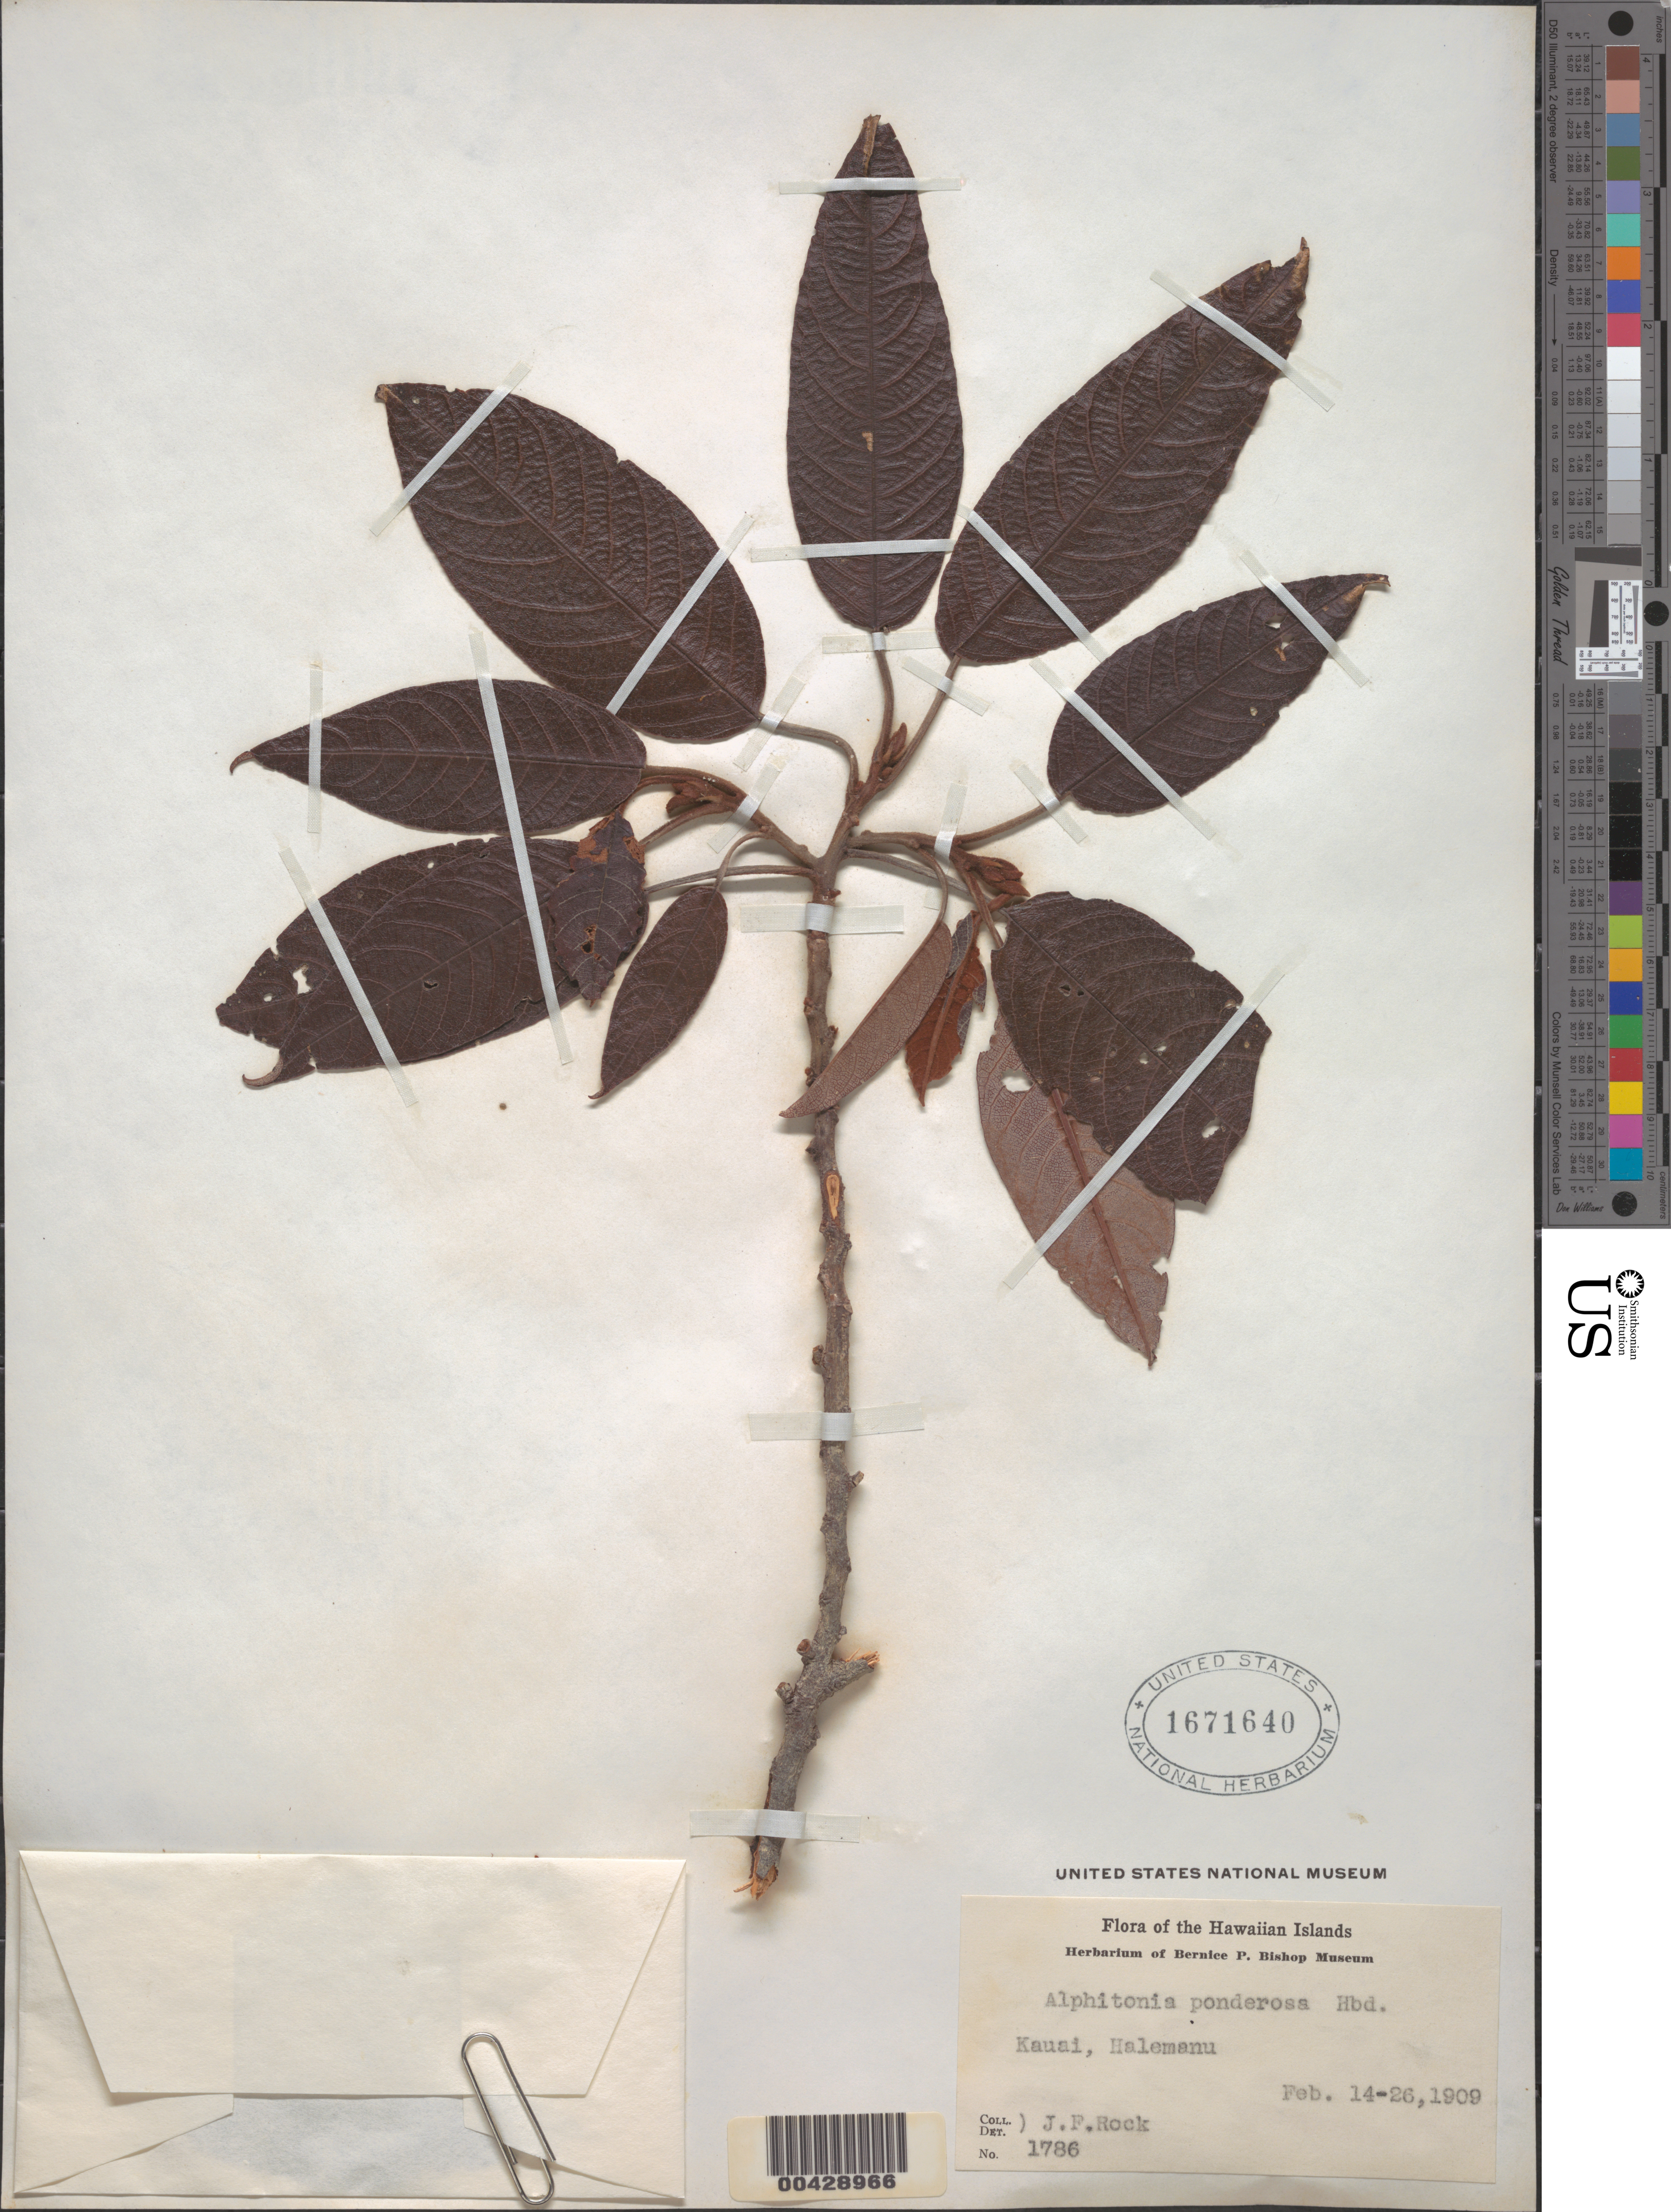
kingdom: Plantae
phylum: Tracheophyta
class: Magnoliopsida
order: Rosales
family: Rhamnaceae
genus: Alphitonia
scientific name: Alphitonia ponderosa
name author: Hillebr.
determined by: Rock, Joseph F.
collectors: J. F. Rock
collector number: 1786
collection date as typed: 14 Feb 1909 to 26 Feb 1909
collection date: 1909-02-14/1909-02-26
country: United States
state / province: Hawaii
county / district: Kauai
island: Kaua'i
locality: Halemanu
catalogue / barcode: US 1671640